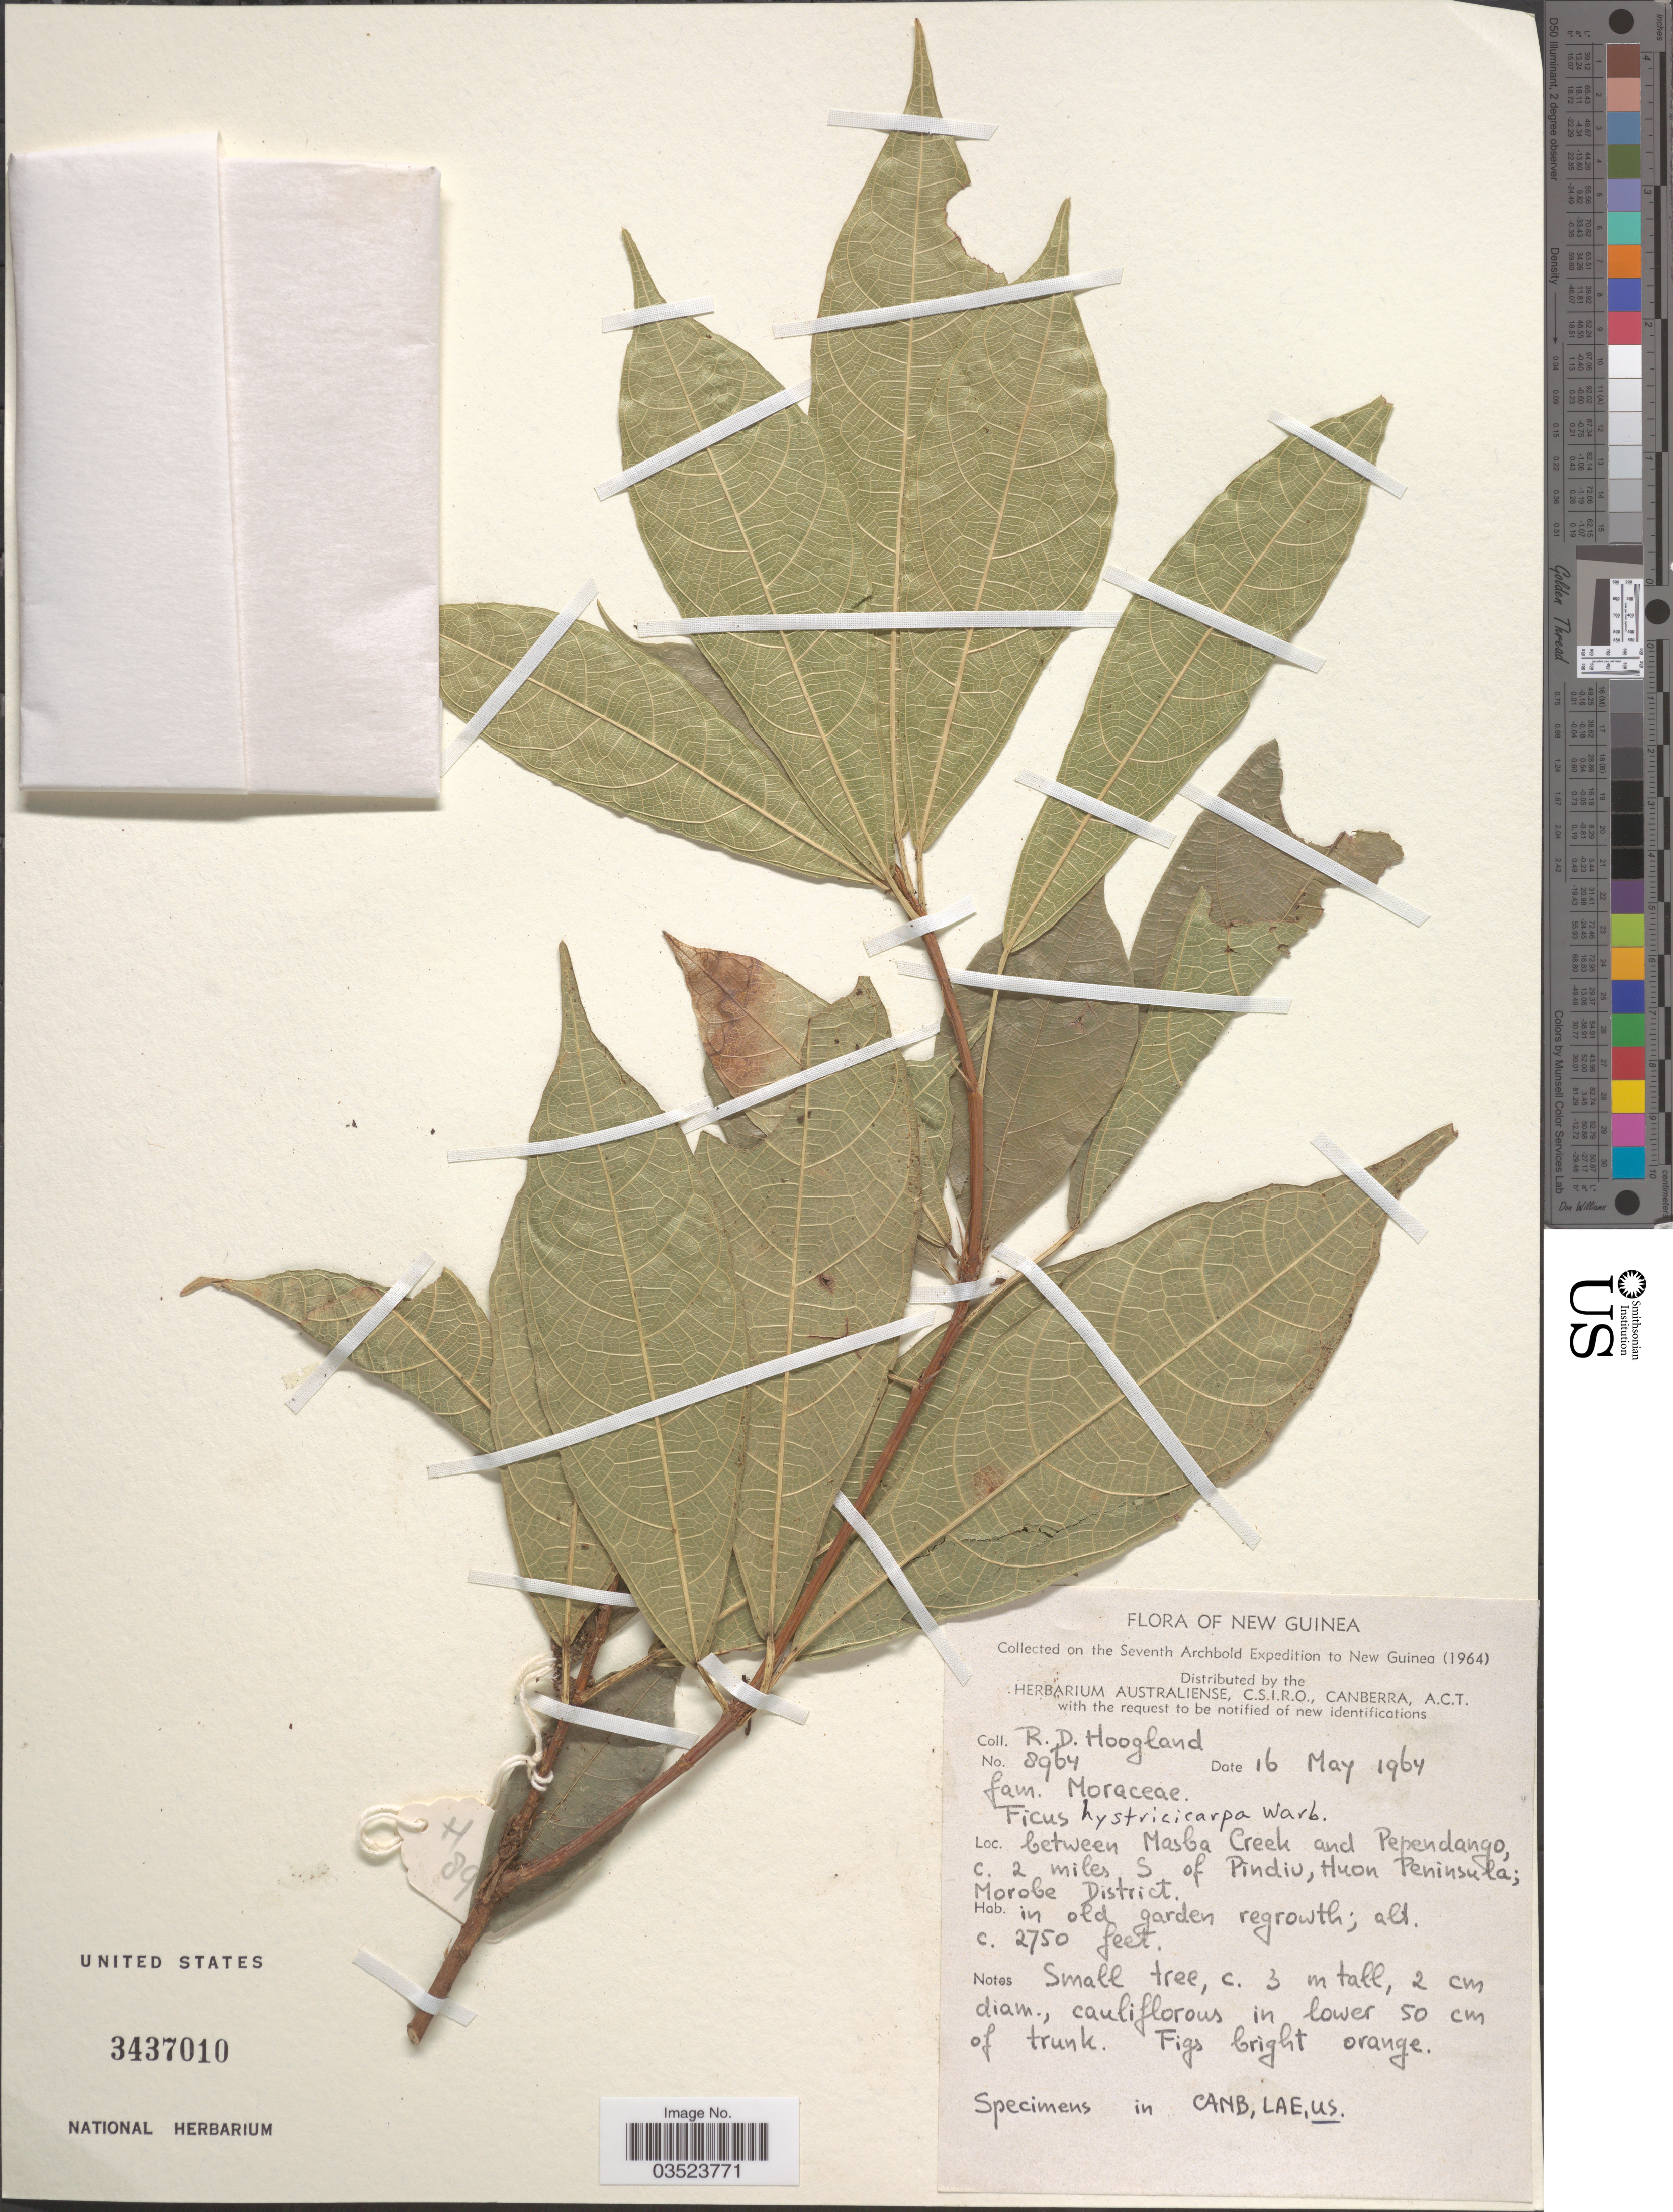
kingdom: Plantae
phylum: Tracheophyta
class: Magnoliopsida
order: Rosales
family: Moraceae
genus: Ficus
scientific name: Ficus hystricicarpa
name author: Warb.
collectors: R. D. Hoogland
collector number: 8964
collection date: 1964-05-16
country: Papua New Guinea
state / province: Morobe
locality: New Guinea. Between Masba Creek and Pependango, c. 2 miles S of Pindiu, Huon Peninsula; Morobe District.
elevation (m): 838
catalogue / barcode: US 3437010